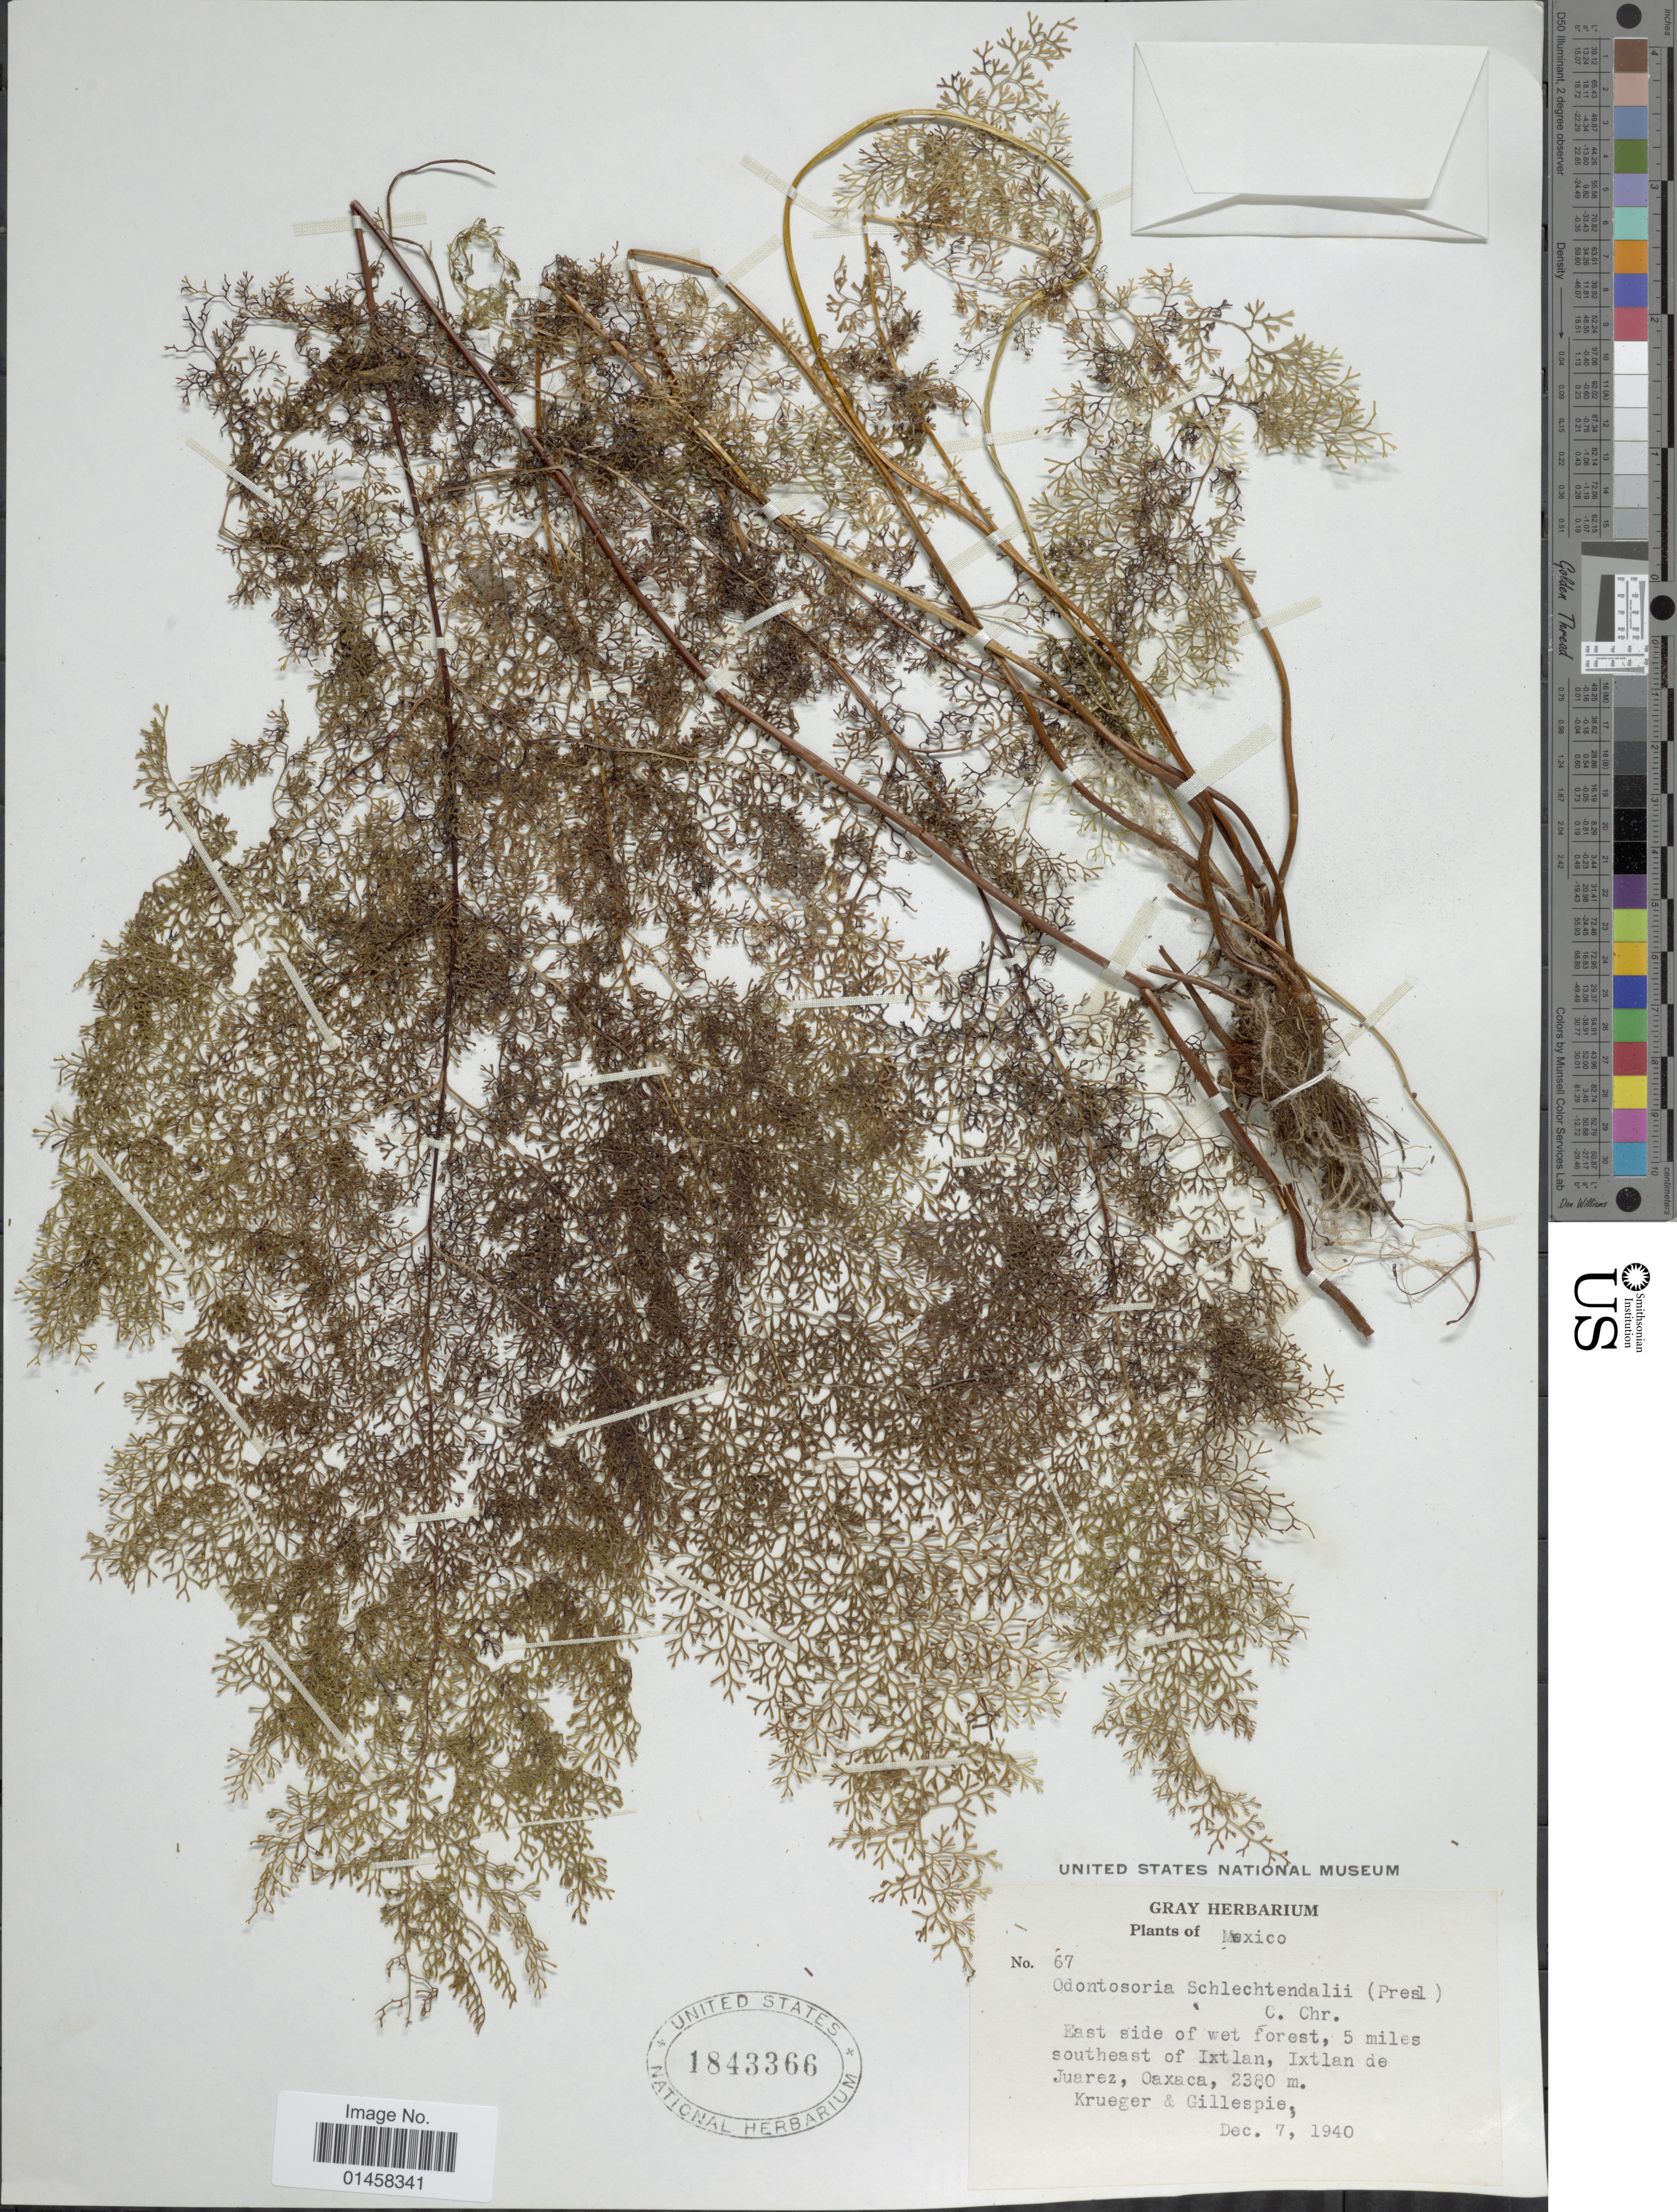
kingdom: Plantae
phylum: Tracheophyta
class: Polypodiopsida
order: Polypodiales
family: Lindsaeaceae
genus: Odontosoria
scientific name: Odontosoria schlechtendalii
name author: (C. Presl) C. Chr.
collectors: Krueger & -- Gillespie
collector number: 67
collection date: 1940-12-07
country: Mexico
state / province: Oaxaca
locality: East side of wet forest , 5 miles southeast of Ixtlan, Ixtlan de Juarez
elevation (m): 2380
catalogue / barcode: US 1843399